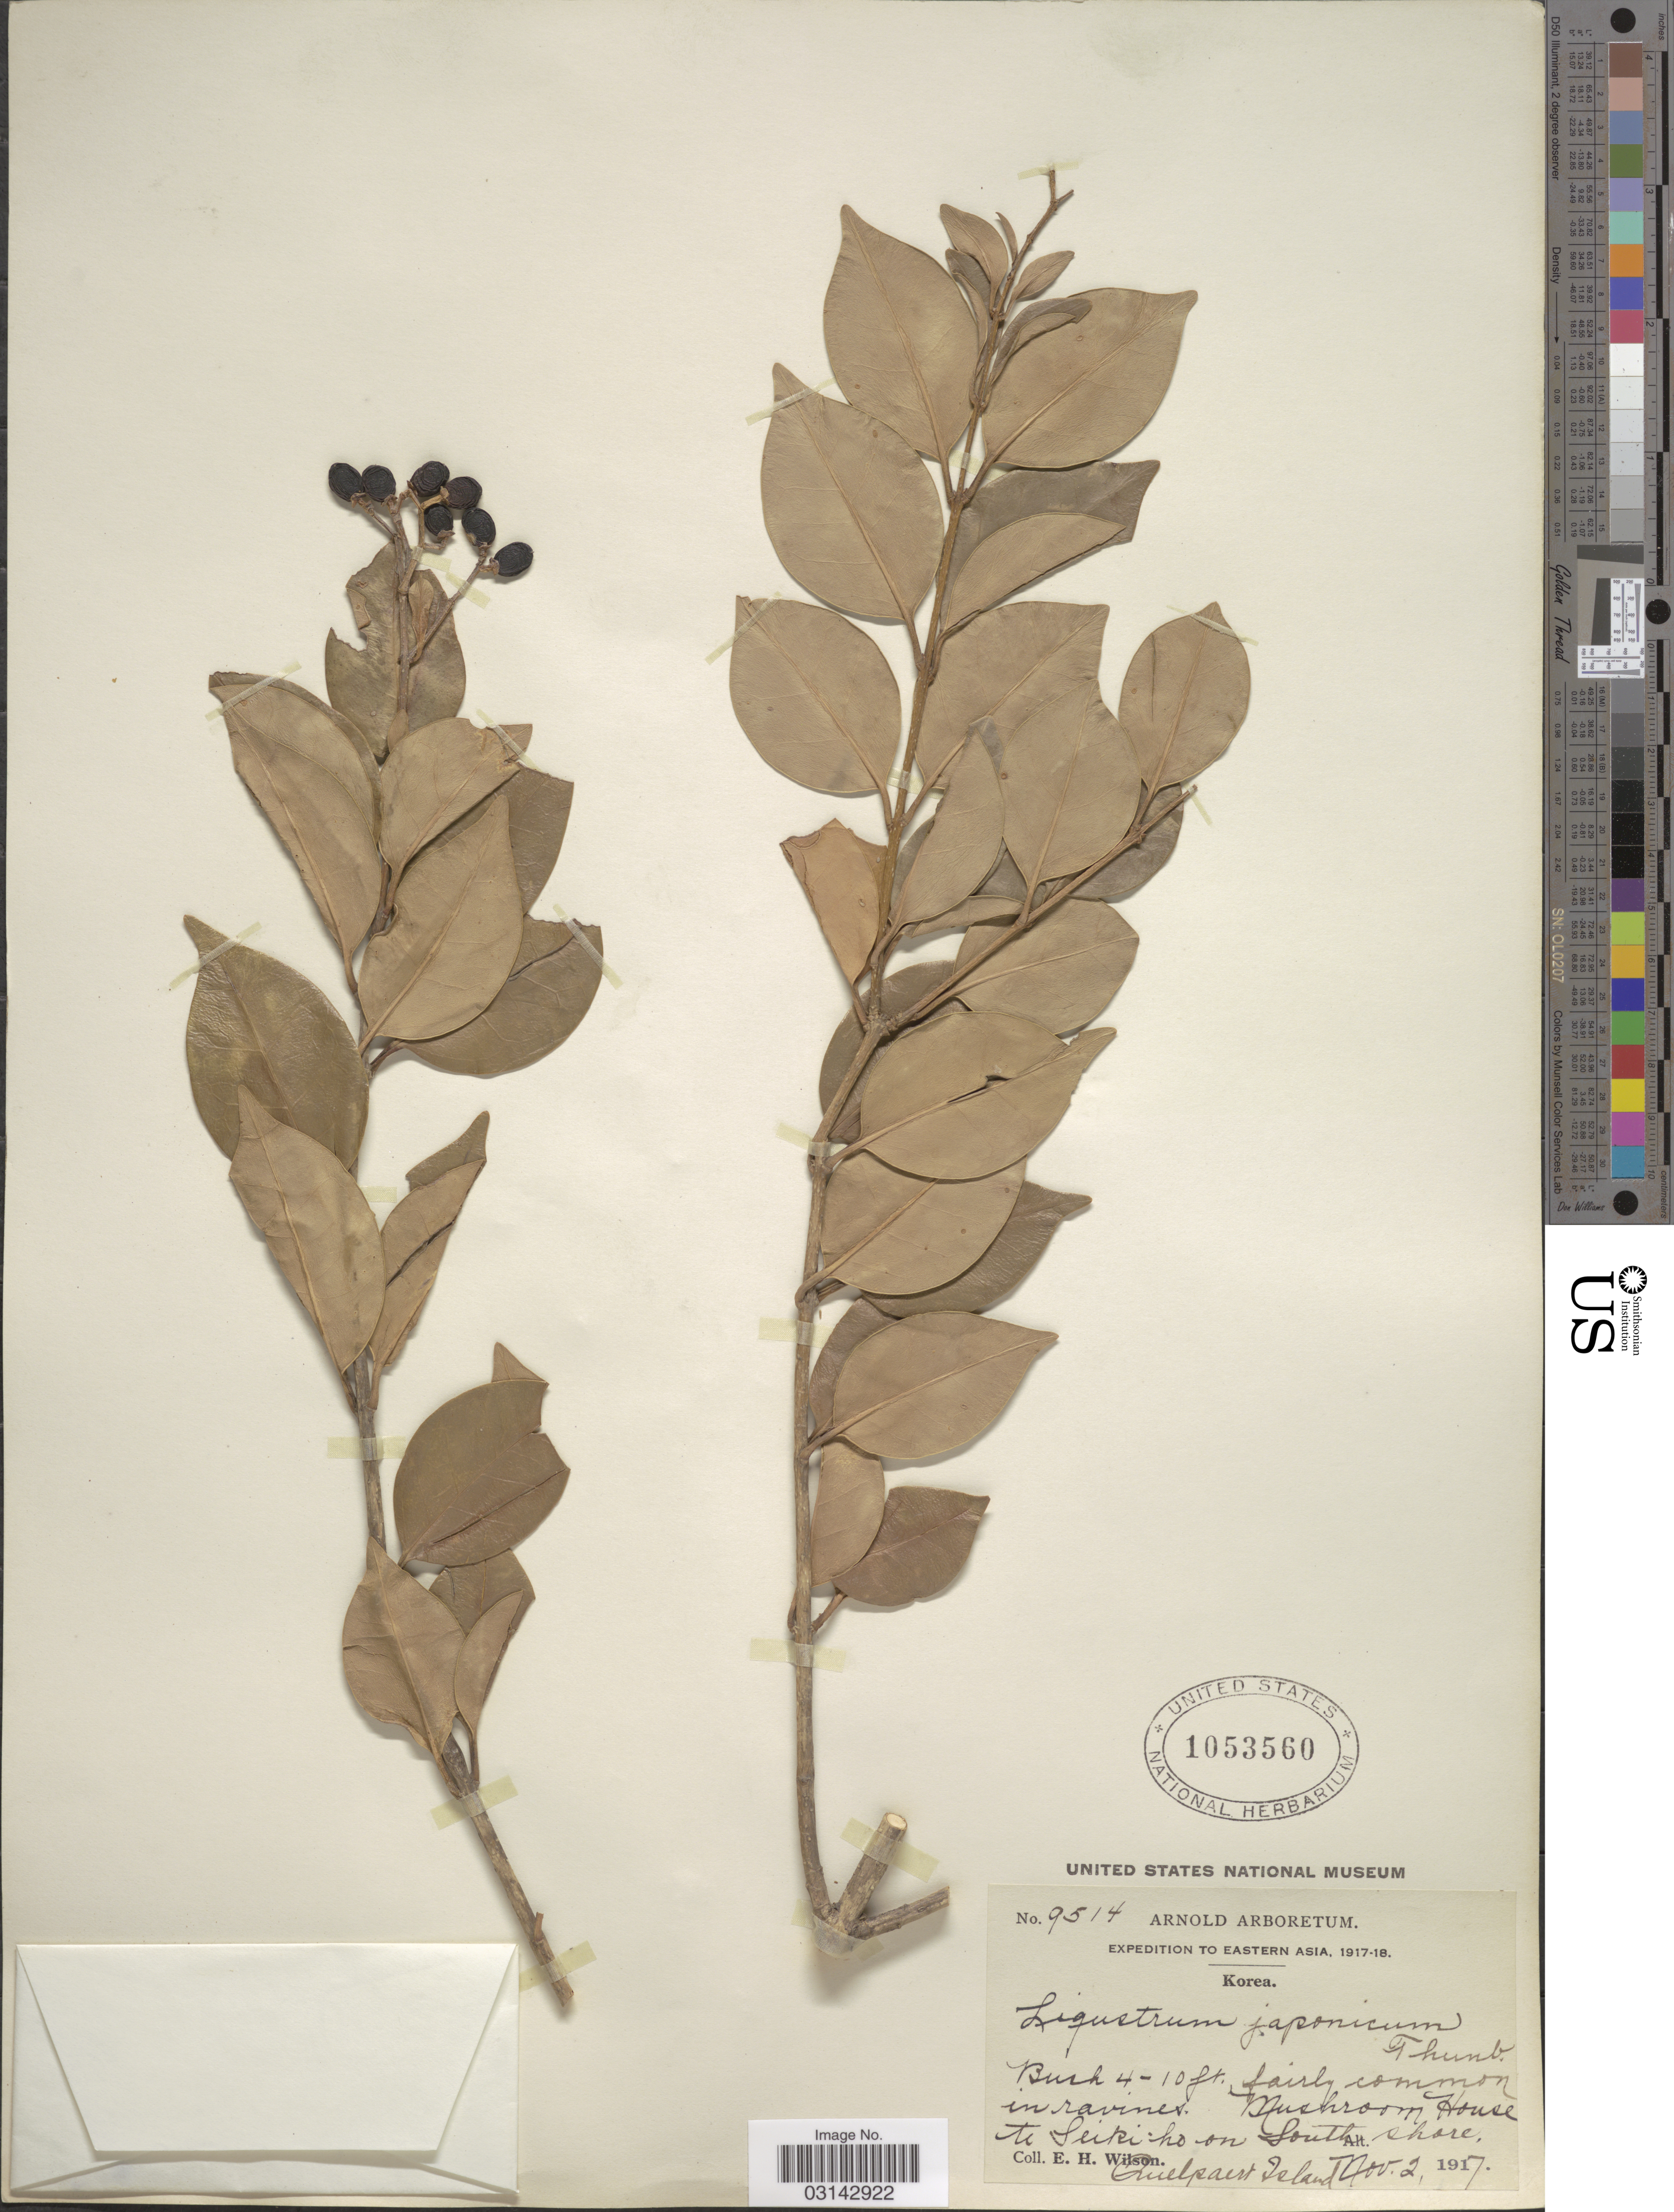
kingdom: Plantae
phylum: Tracheophyta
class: Magnoliopsida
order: Lamiales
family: Oleaceae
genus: Ligustrum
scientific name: Ligustrum japonicum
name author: Thunb.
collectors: E. Wilson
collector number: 8514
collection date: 1917-11-02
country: South Korea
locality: Mushroom House to Seiki-ho on South shore Quelpaert Island.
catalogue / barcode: US 1053560